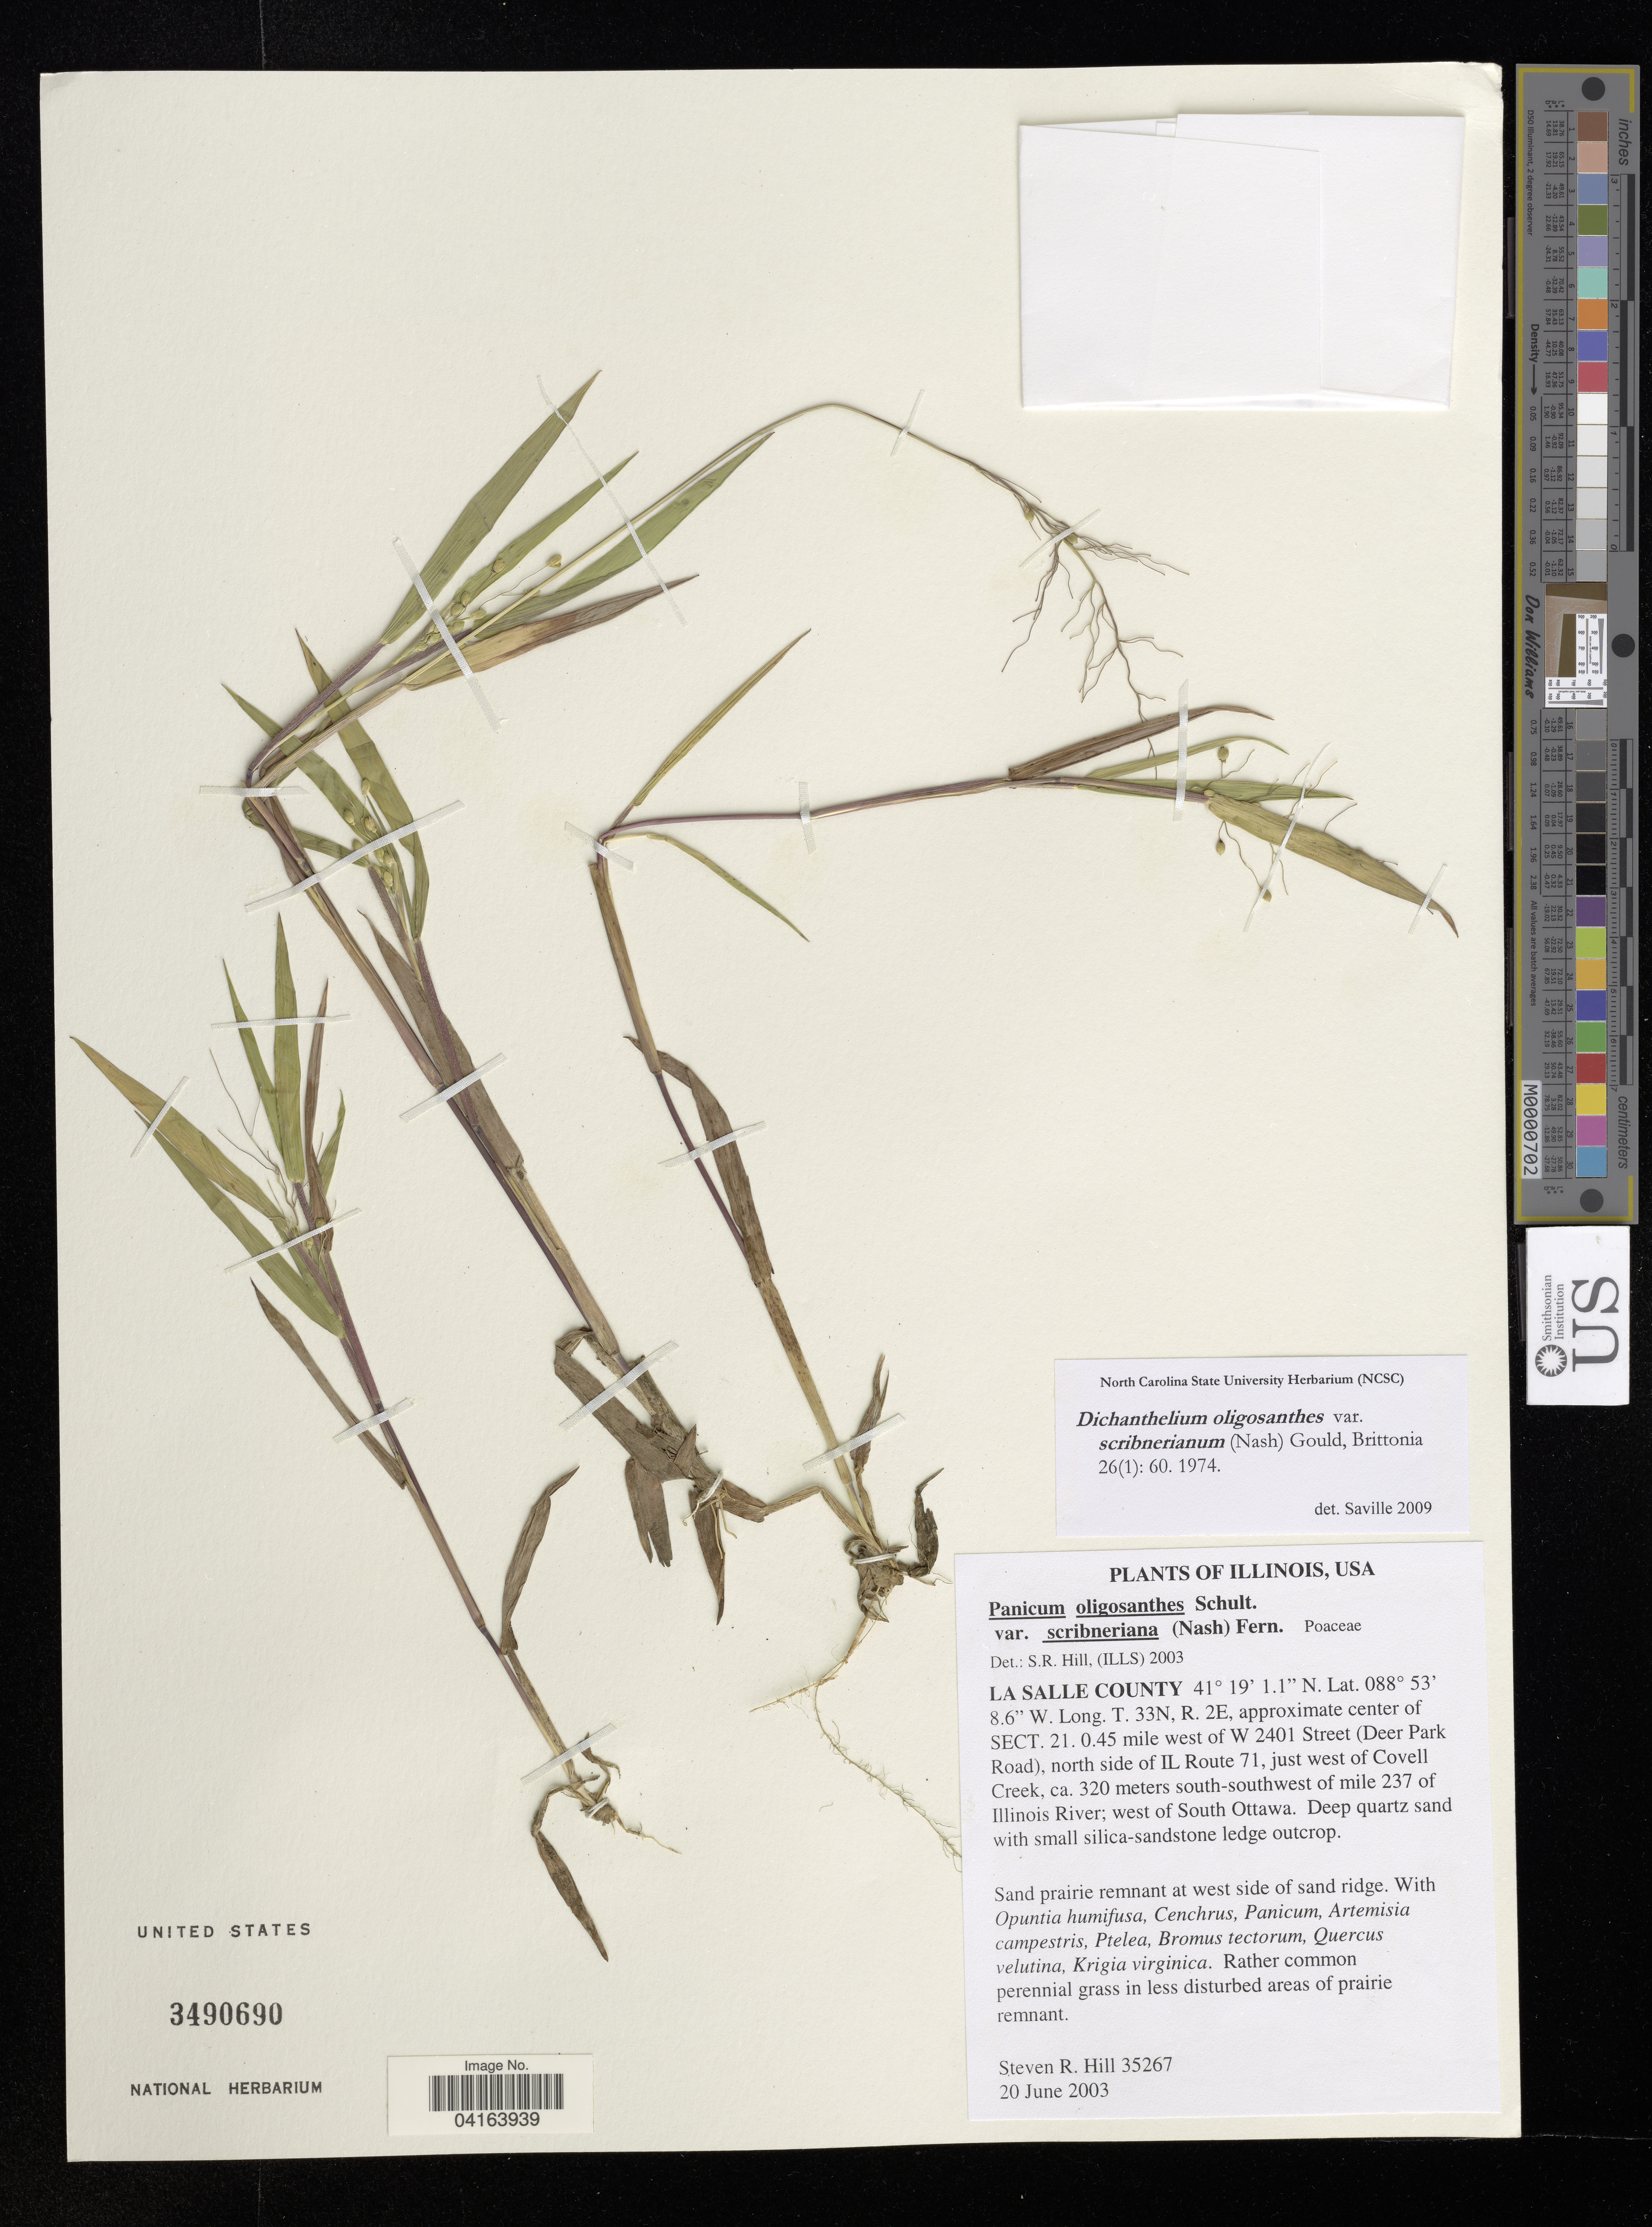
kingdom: Plantae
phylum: Tracheophyta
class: Liliopsida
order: Poales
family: Poaceae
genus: Dichanthelium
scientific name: Dichanthelium oligosanthes var. scribnerianum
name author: (Nash) Gould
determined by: Saville, A. C., (NCSC), North Carolina State University (UNITED STATES)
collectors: S. R. Hill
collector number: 35267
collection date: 2003-06-20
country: United States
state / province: Illinois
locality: La Salle County. Approximate center of SECT. 21. 0.45 mile west of W 2401 Street (Deer Park Road), north side of IL Route 71, just west of Covell Creek, ca. 320 meters south-southwest of mile 237 of Illinois River; west of South Ottawa.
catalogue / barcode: US 3490690